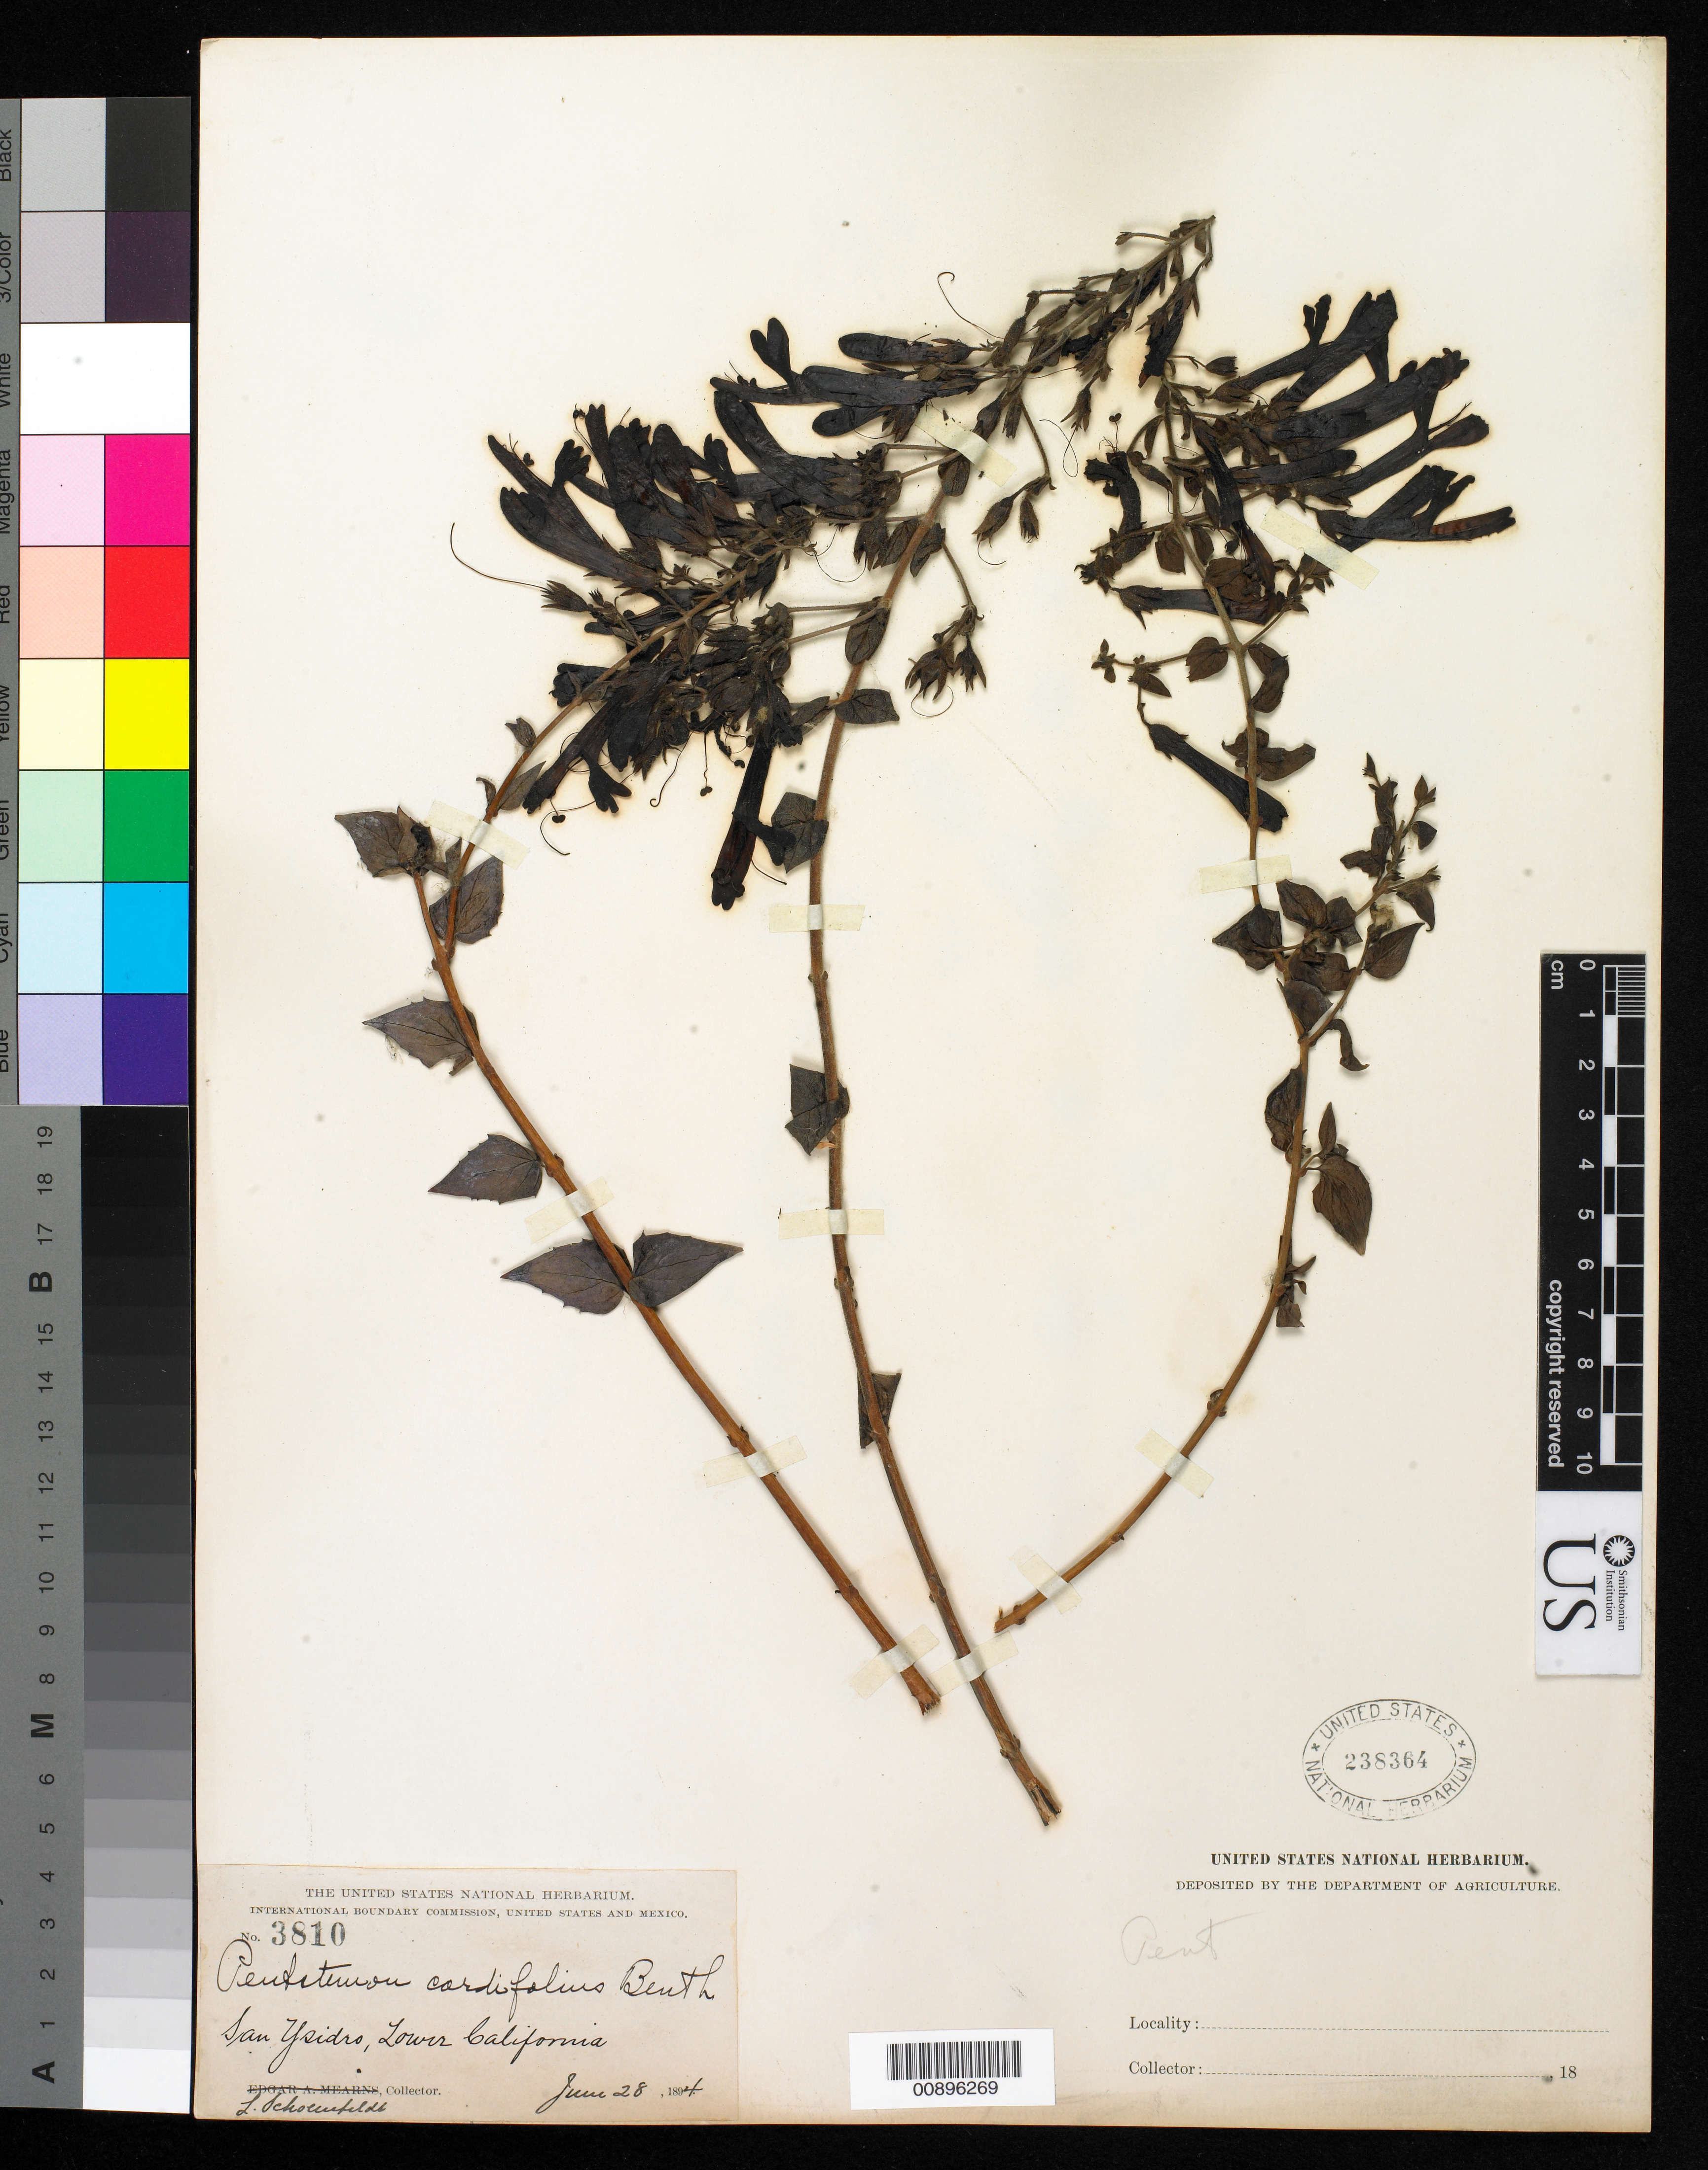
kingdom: Plantae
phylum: Tracheophyta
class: Magnoliopsida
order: Lamiales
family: Plantaginaceae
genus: Penstemon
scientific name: Penstemon cordifolius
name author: Benth.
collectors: L. Schoenfeldt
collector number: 3810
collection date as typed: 28 Jun 1894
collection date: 1894-06-28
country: Mexico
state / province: Baja California Norte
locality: San Ysidro, Baja California.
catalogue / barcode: US 238364